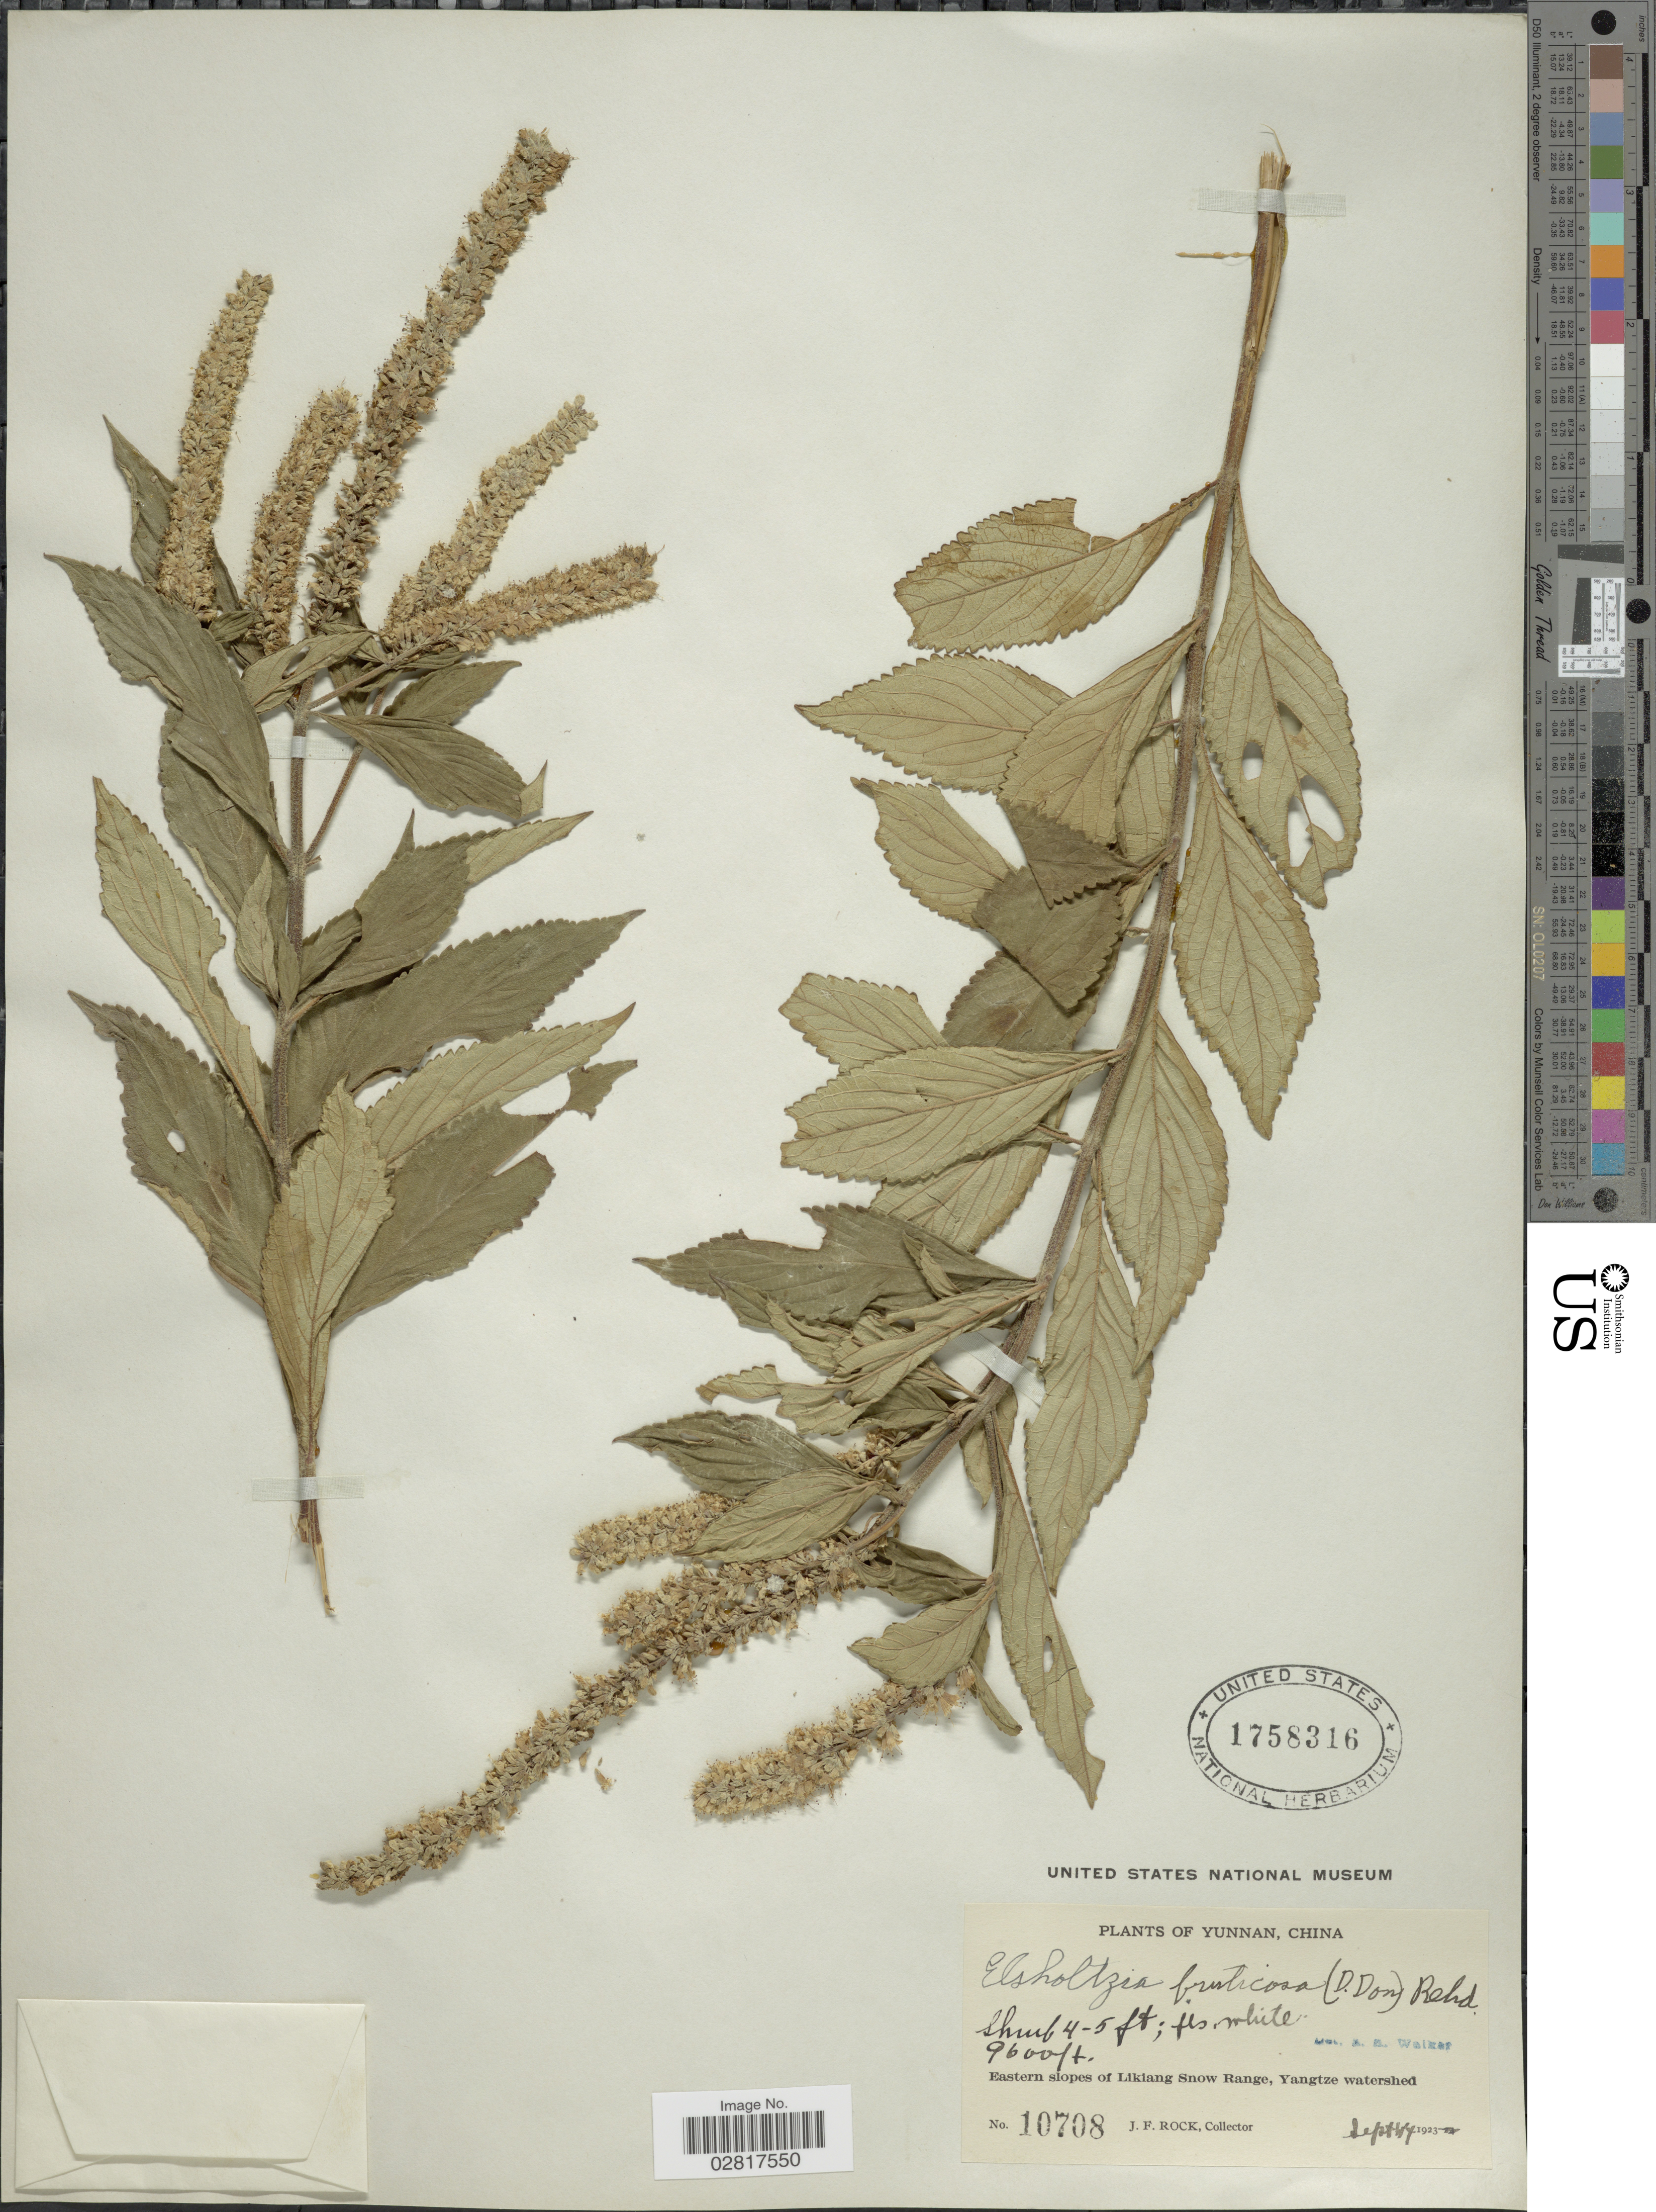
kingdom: Plantae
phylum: Tracheophyta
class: Magnoliopsida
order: Lamiales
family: Lamiaceae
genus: Elsholtzia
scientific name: Elsholtzia fruticosa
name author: (D. Don) Rehder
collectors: J. Rock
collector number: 10708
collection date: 1923-09-14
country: China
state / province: Yunnan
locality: Eastern slopes of Likiang Snow Range, Yangtze watershed.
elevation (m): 2926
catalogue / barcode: US 1758316